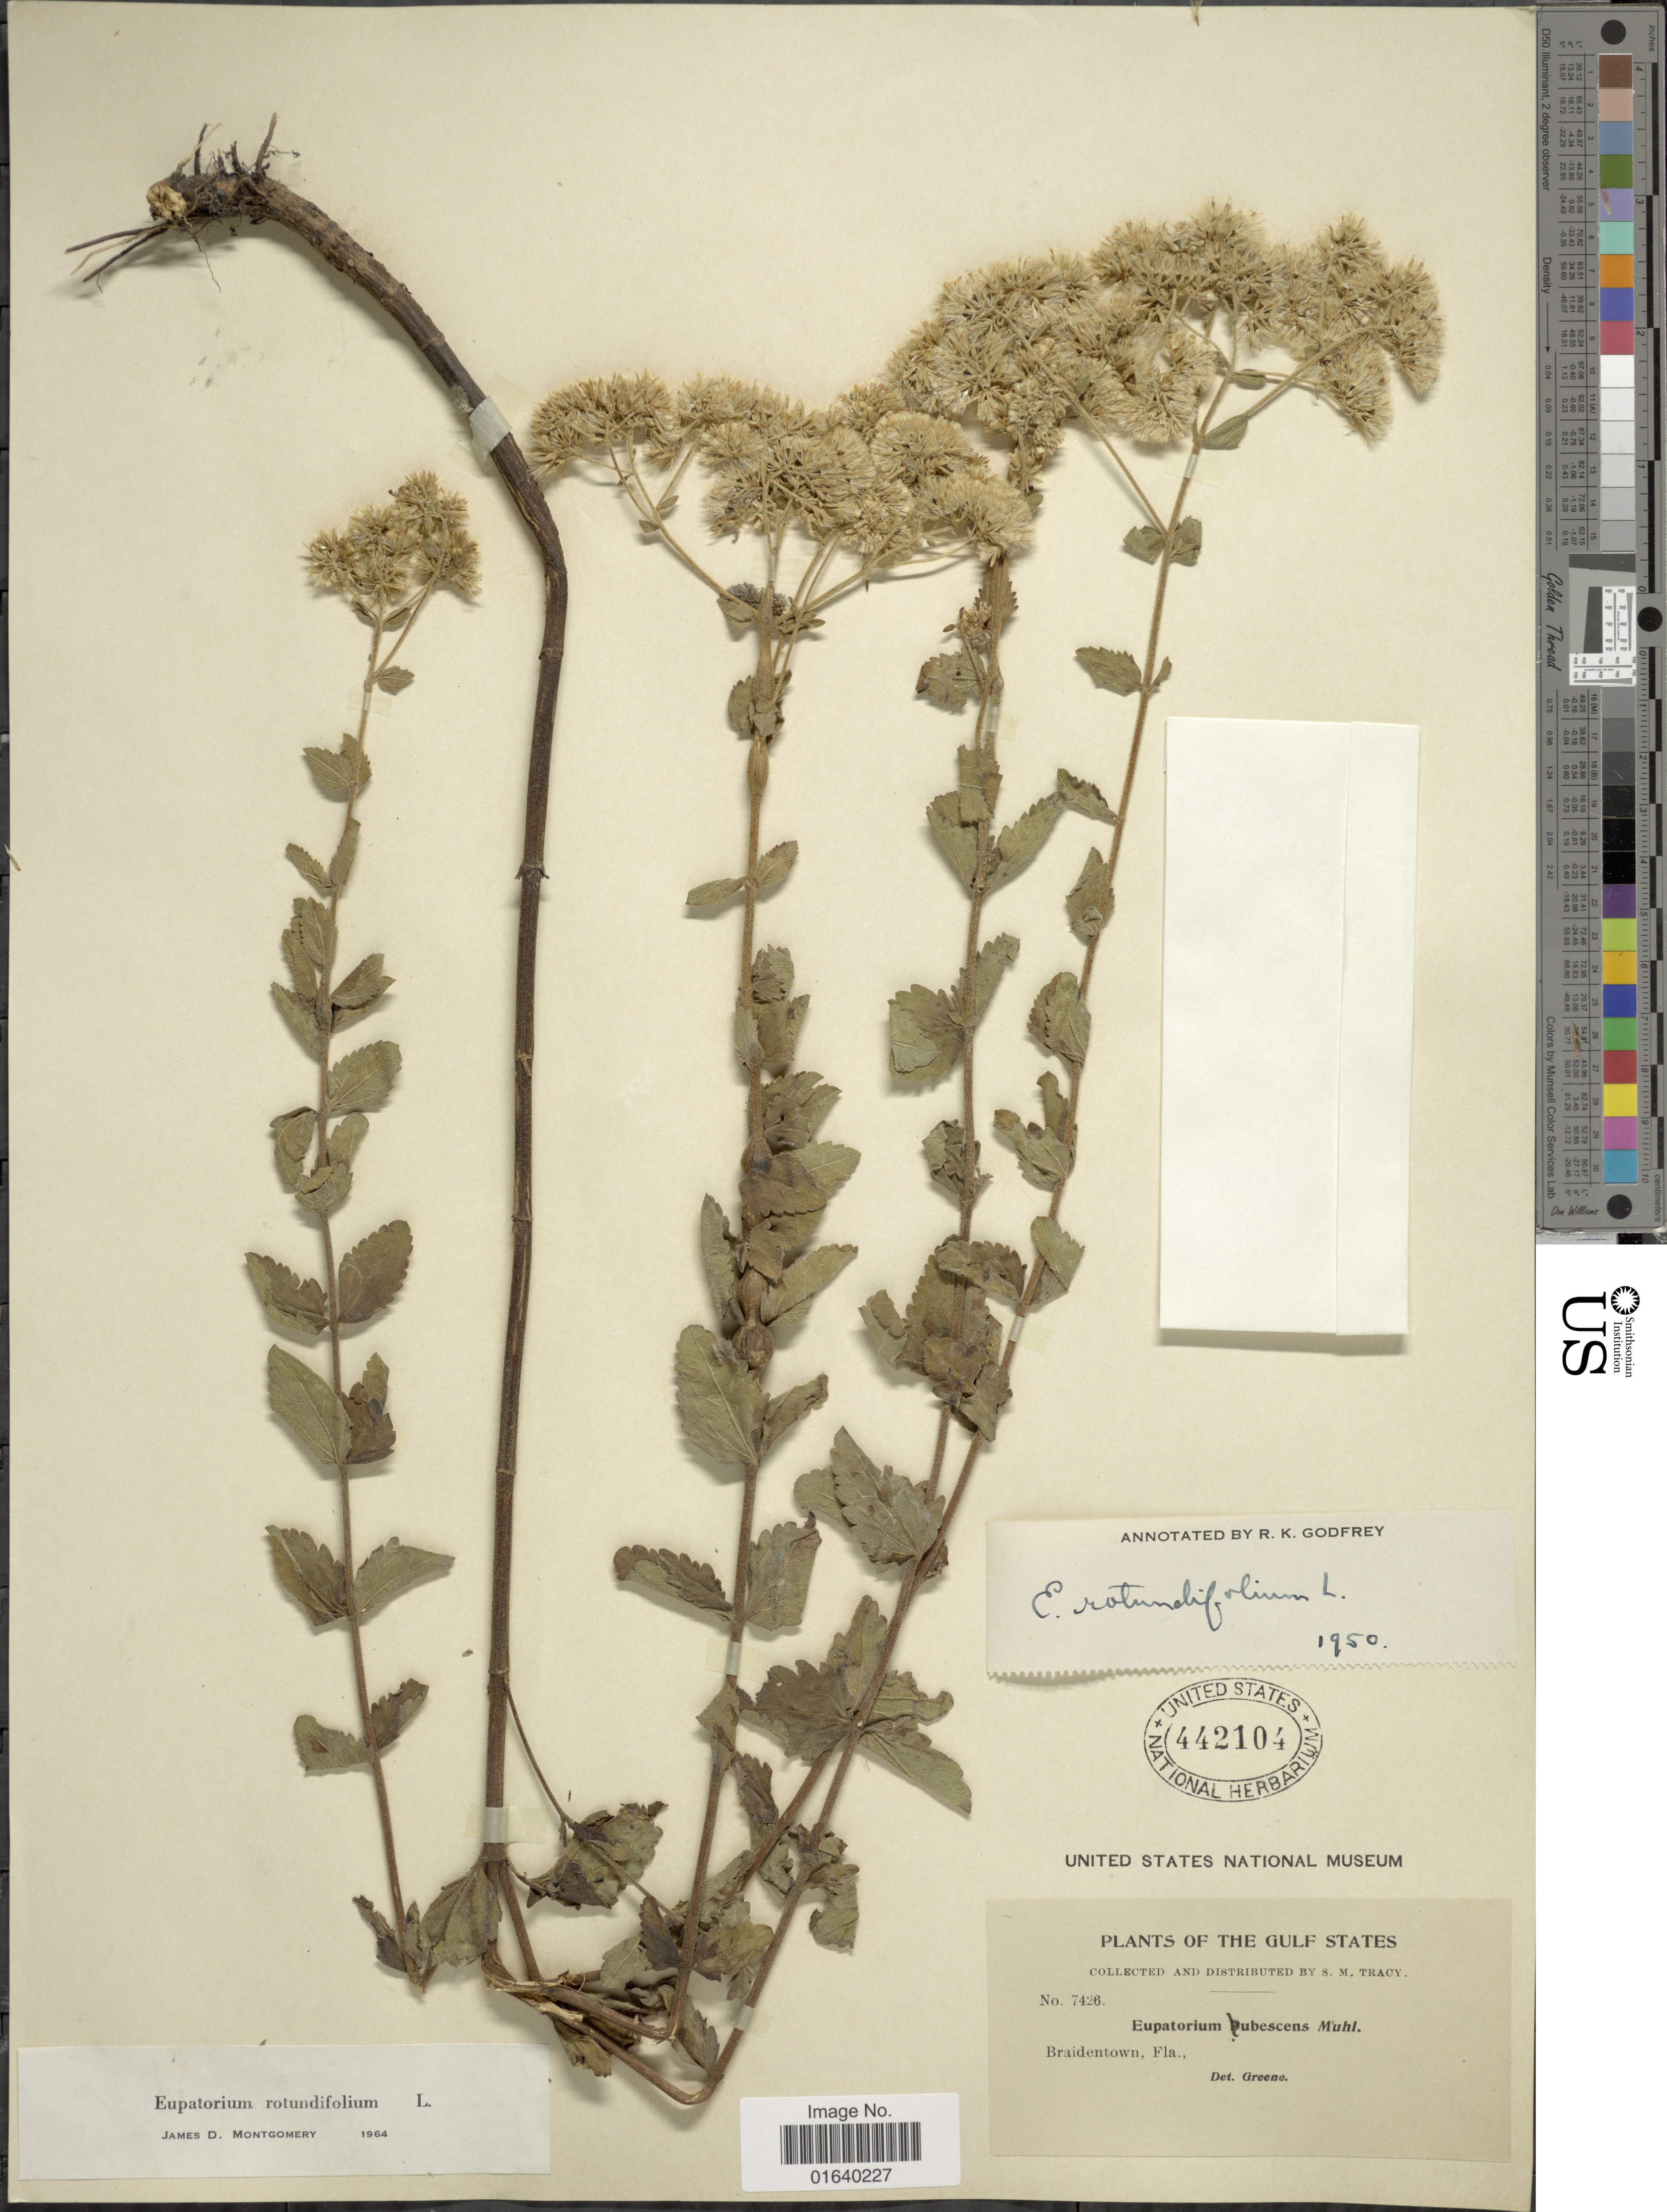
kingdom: Plantae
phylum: Tracheophyta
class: Magnoliopsida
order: Asterales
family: Asteraceae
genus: Eupatorium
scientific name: Eupatorium rotundifolium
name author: L.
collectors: S. M. Tracy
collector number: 7426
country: United States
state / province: Florida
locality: The Gulf States, Braidentown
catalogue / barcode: US 442104